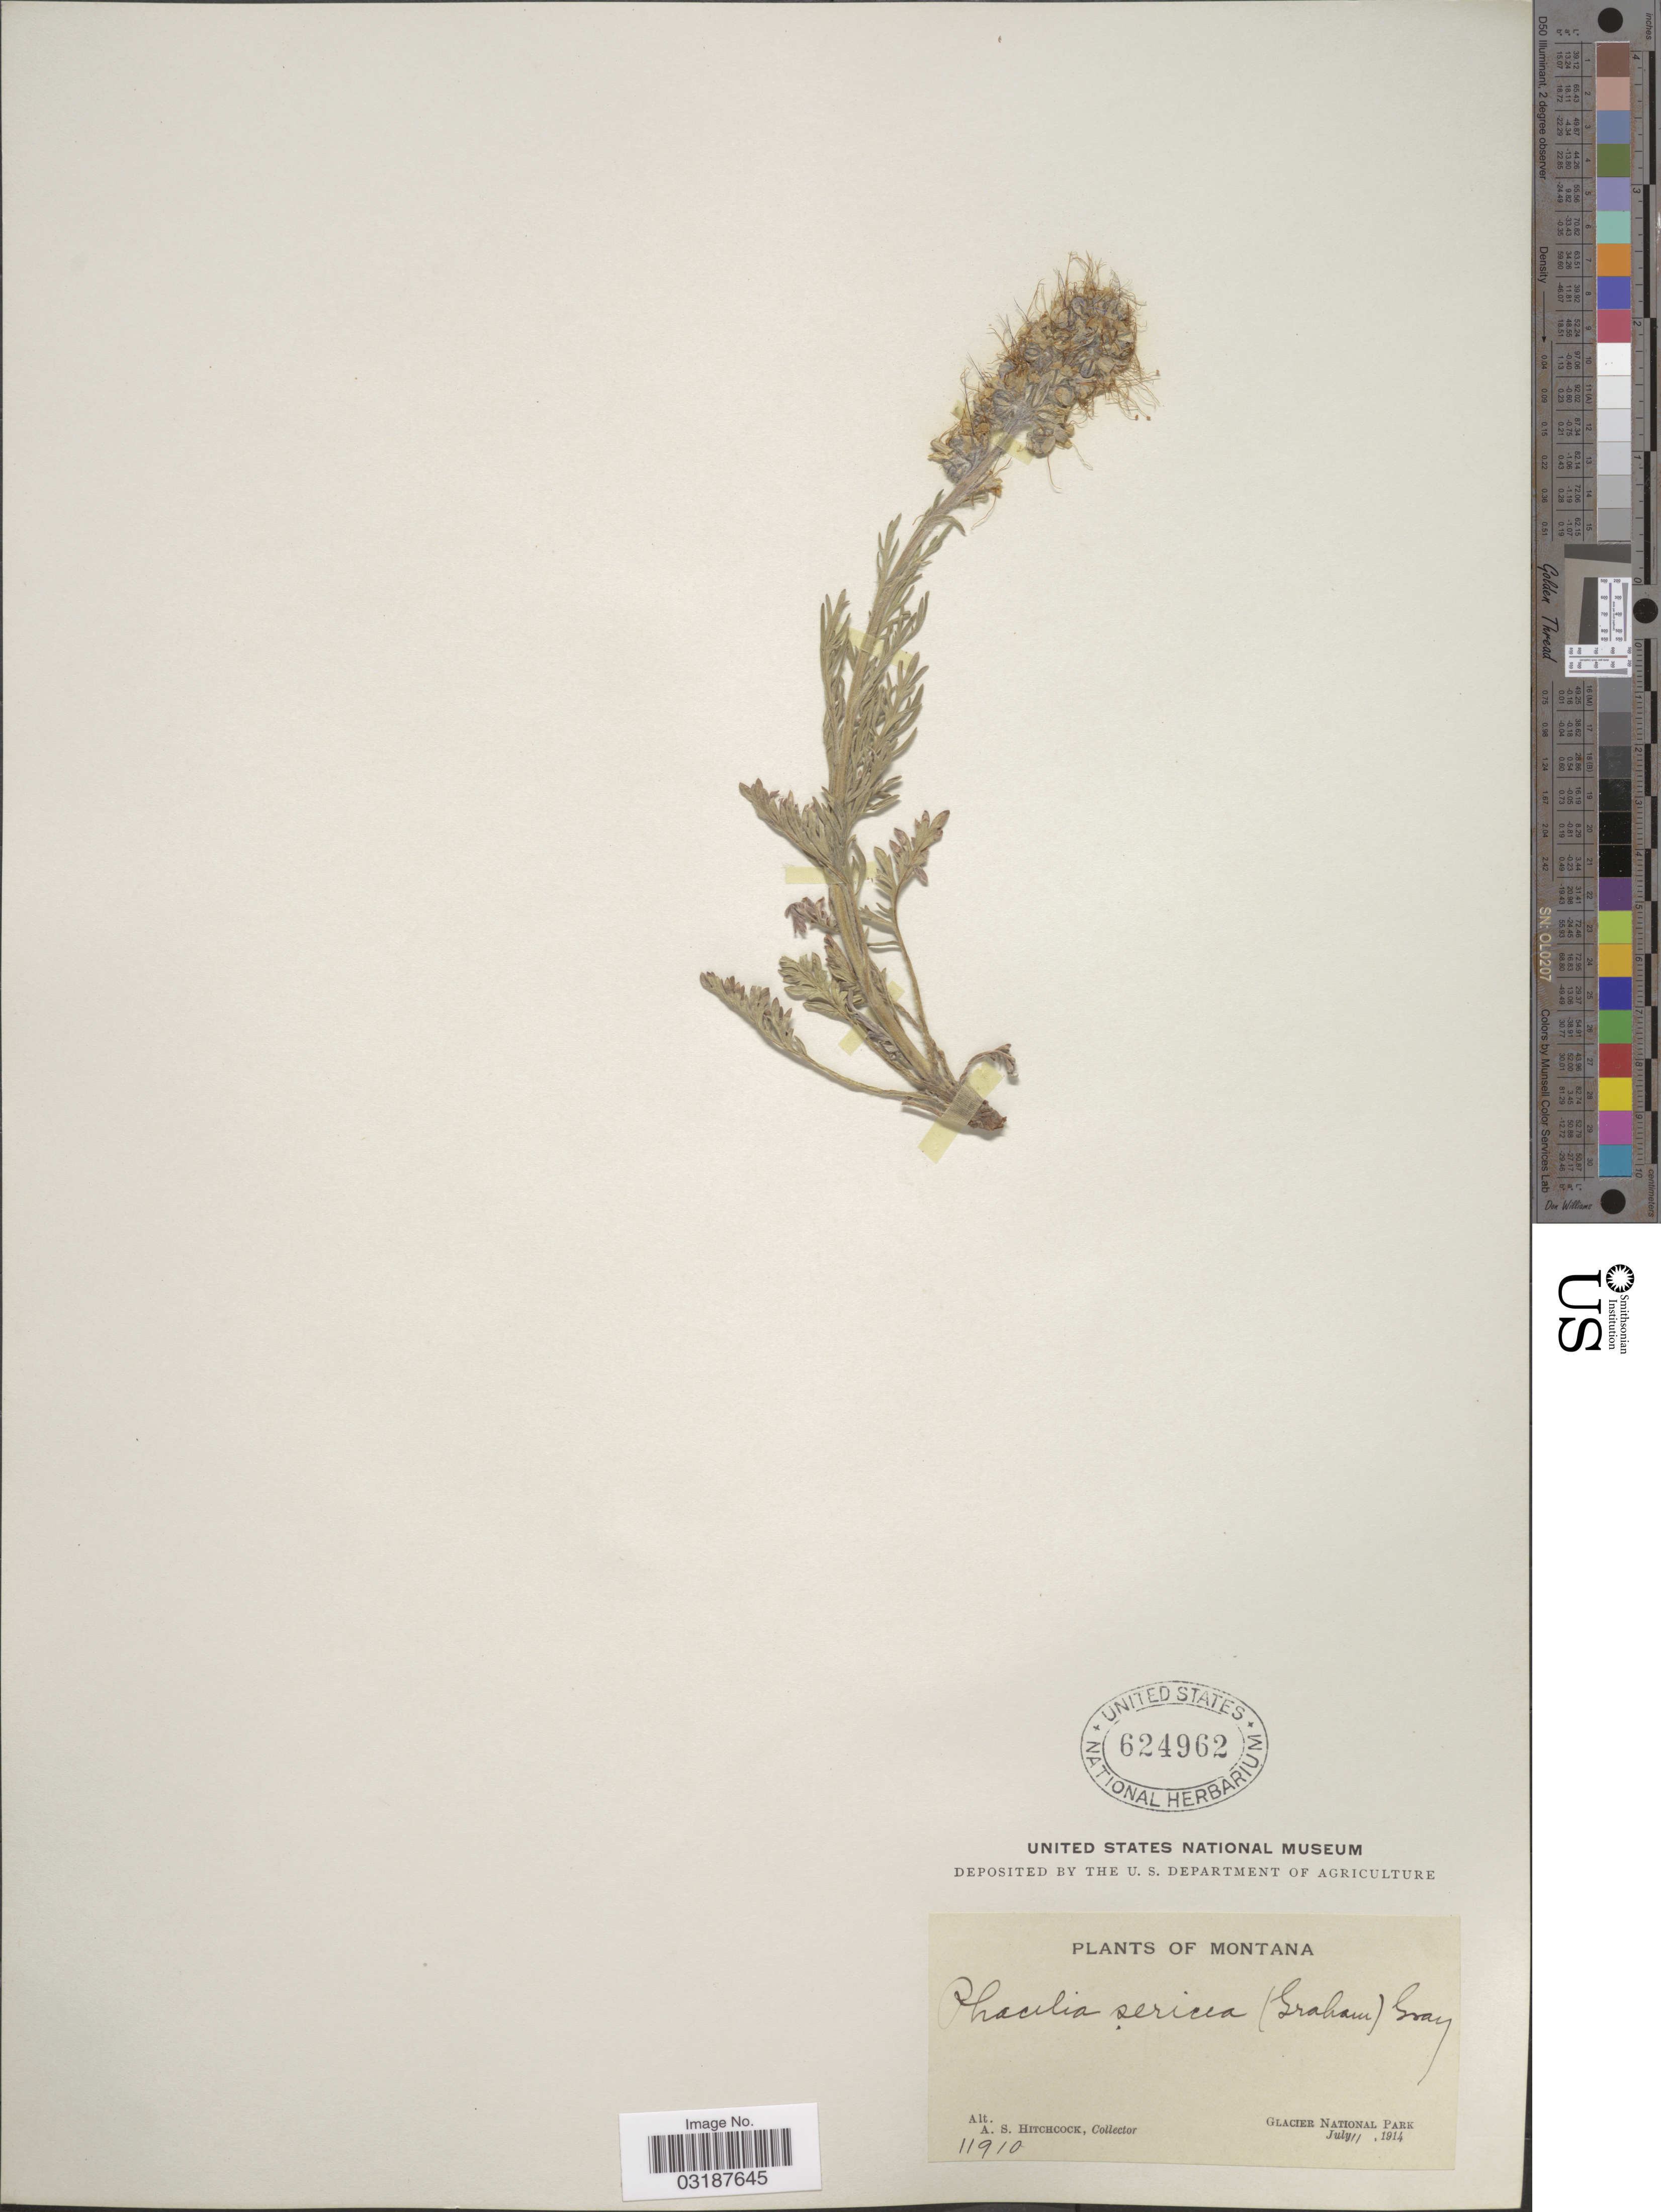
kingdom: Plantae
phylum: Tracheophyta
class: Magnoliopsida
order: Boraginales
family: Hydrophyllaceae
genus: Phacelia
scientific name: Phacelia sericea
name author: (Graham) A. Gray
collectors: A. S. Hitchcock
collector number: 11910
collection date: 1914-07-11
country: United States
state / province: Montana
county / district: Flathead / Glacier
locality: Glacier National Park.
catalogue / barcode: US 624962